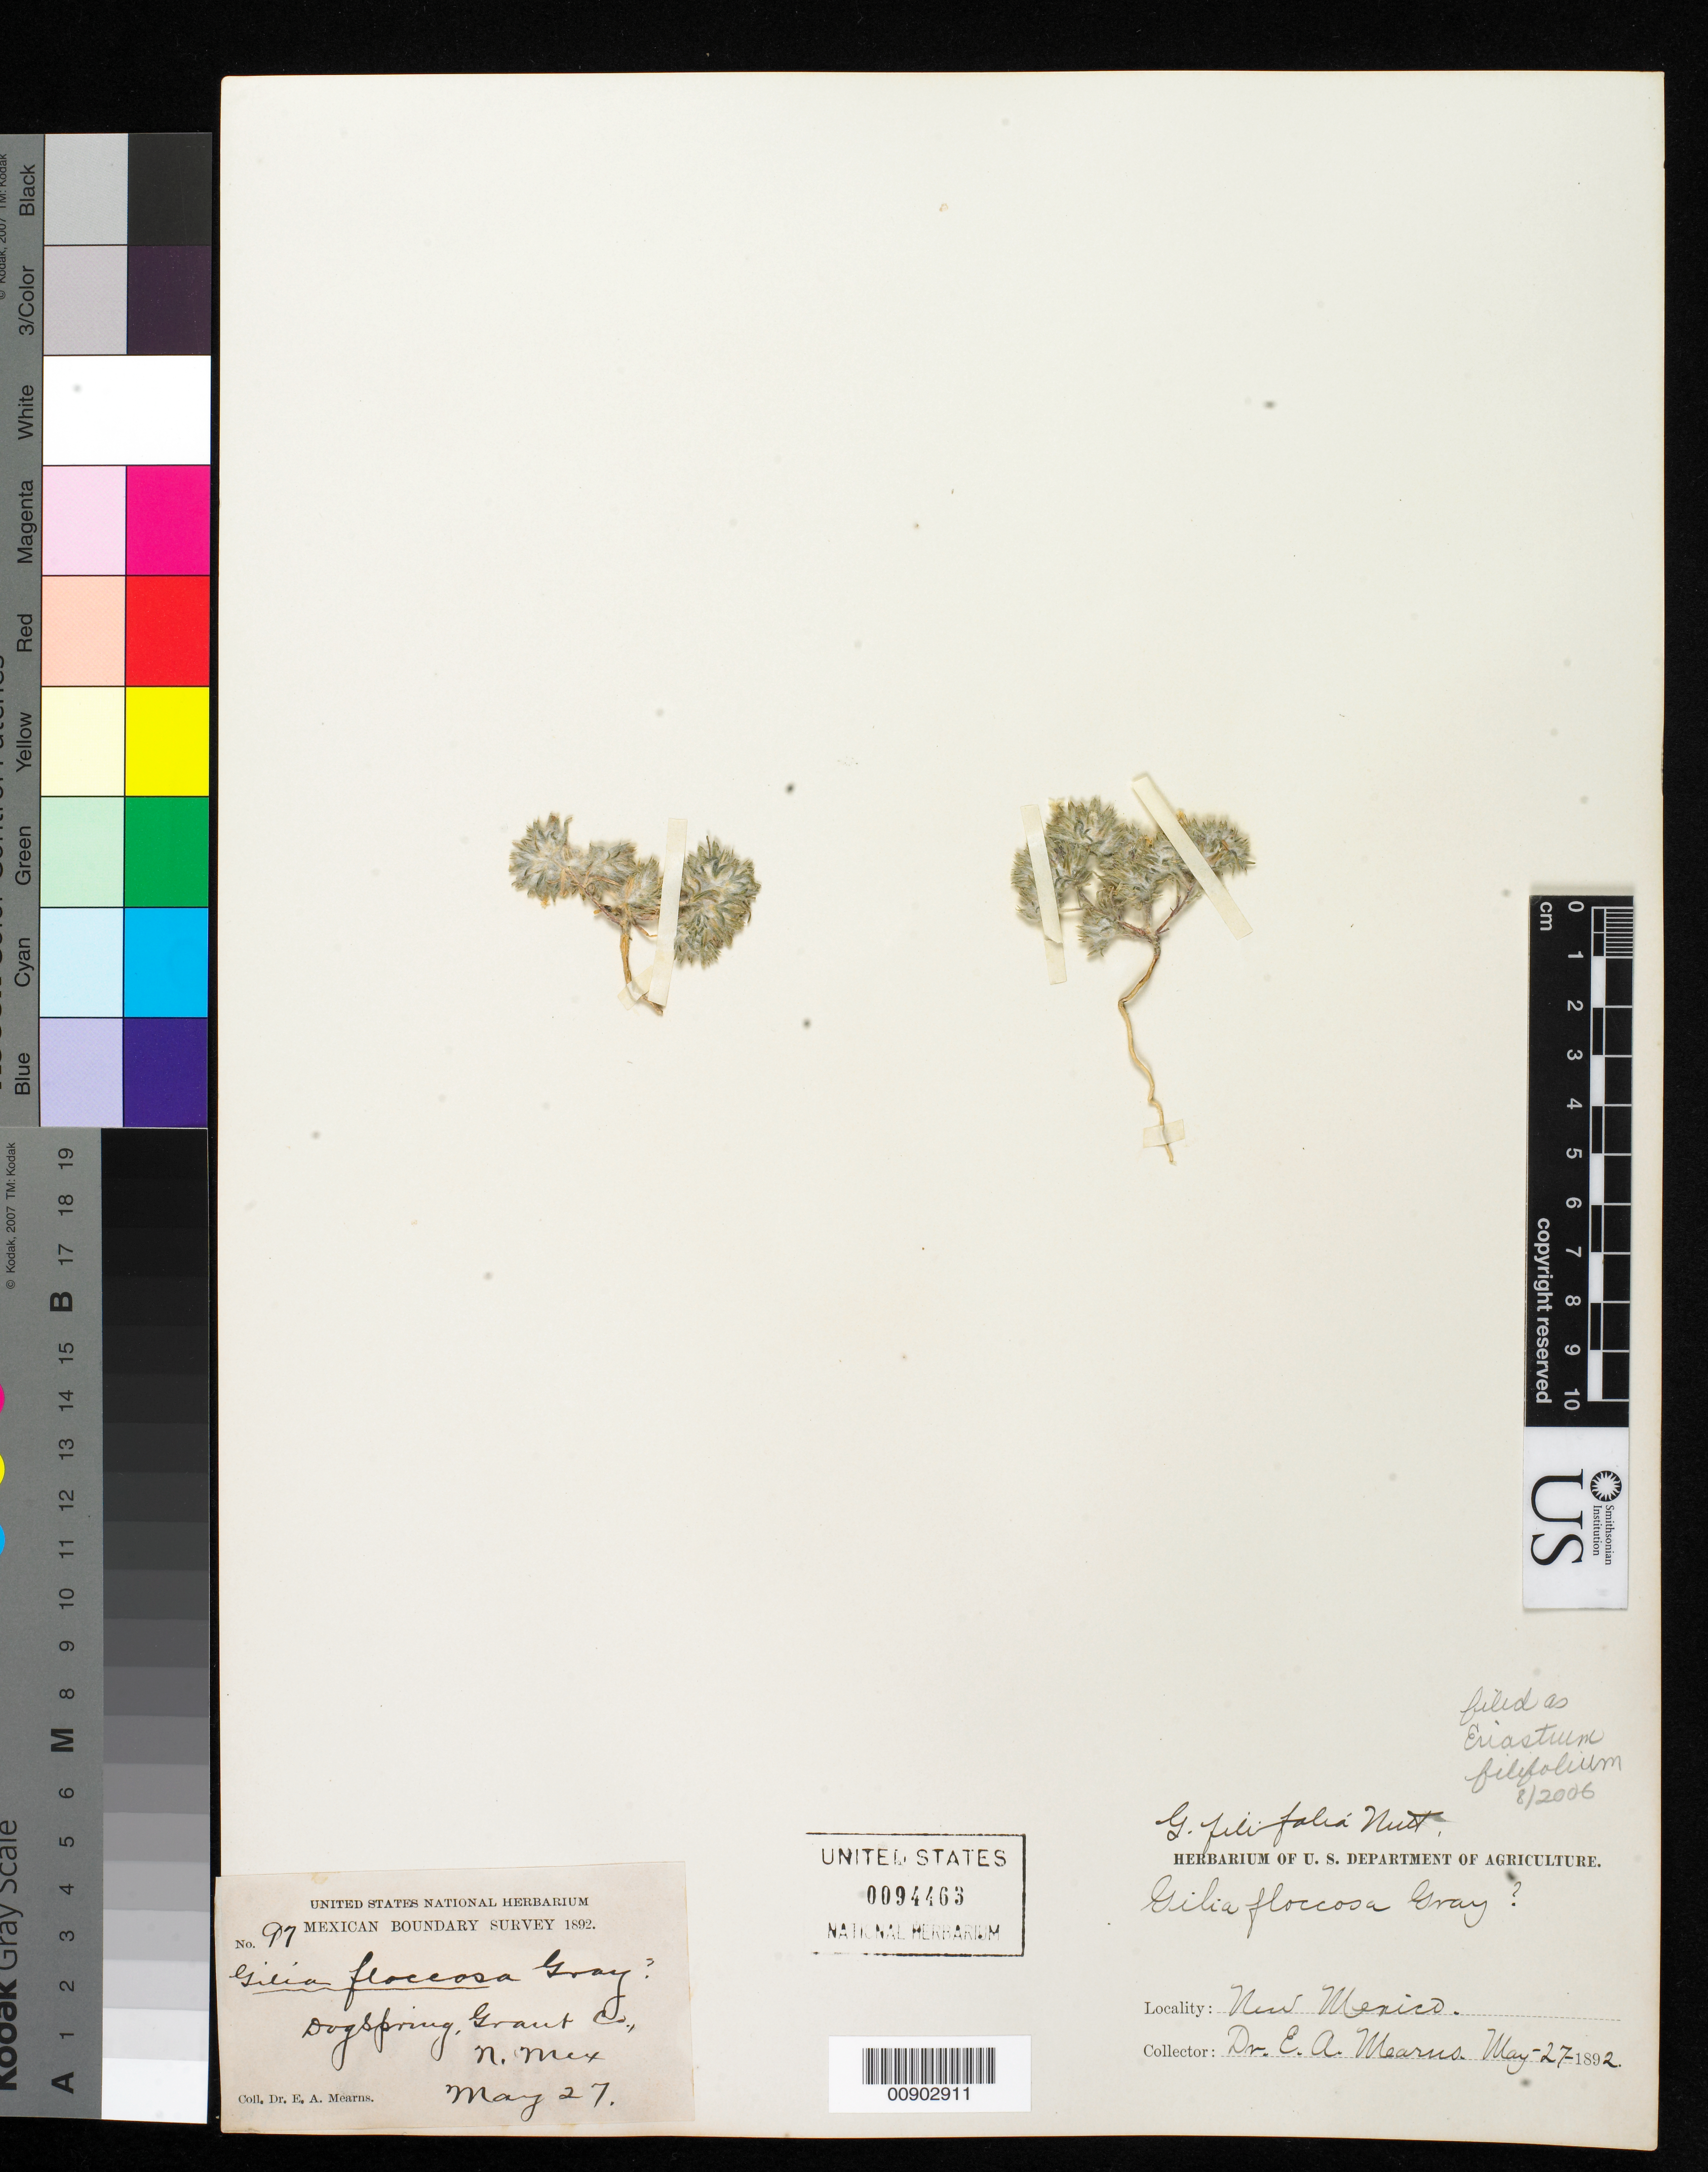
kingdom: Plantae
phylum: Tracheophyta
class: Magnoliopsida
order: Ericales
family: Polemoniaceae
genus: Eriastrum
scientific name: Eriastrum filifolium (Nutt.) Wooton & Standl.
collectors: E. A. Mearns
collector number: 97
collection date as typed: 27 May 1892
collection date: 1892-05-27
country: United States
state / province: New Mexico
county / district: Grant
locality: Dog Spring, Grant County, New Mexico.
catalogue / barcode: US 94463